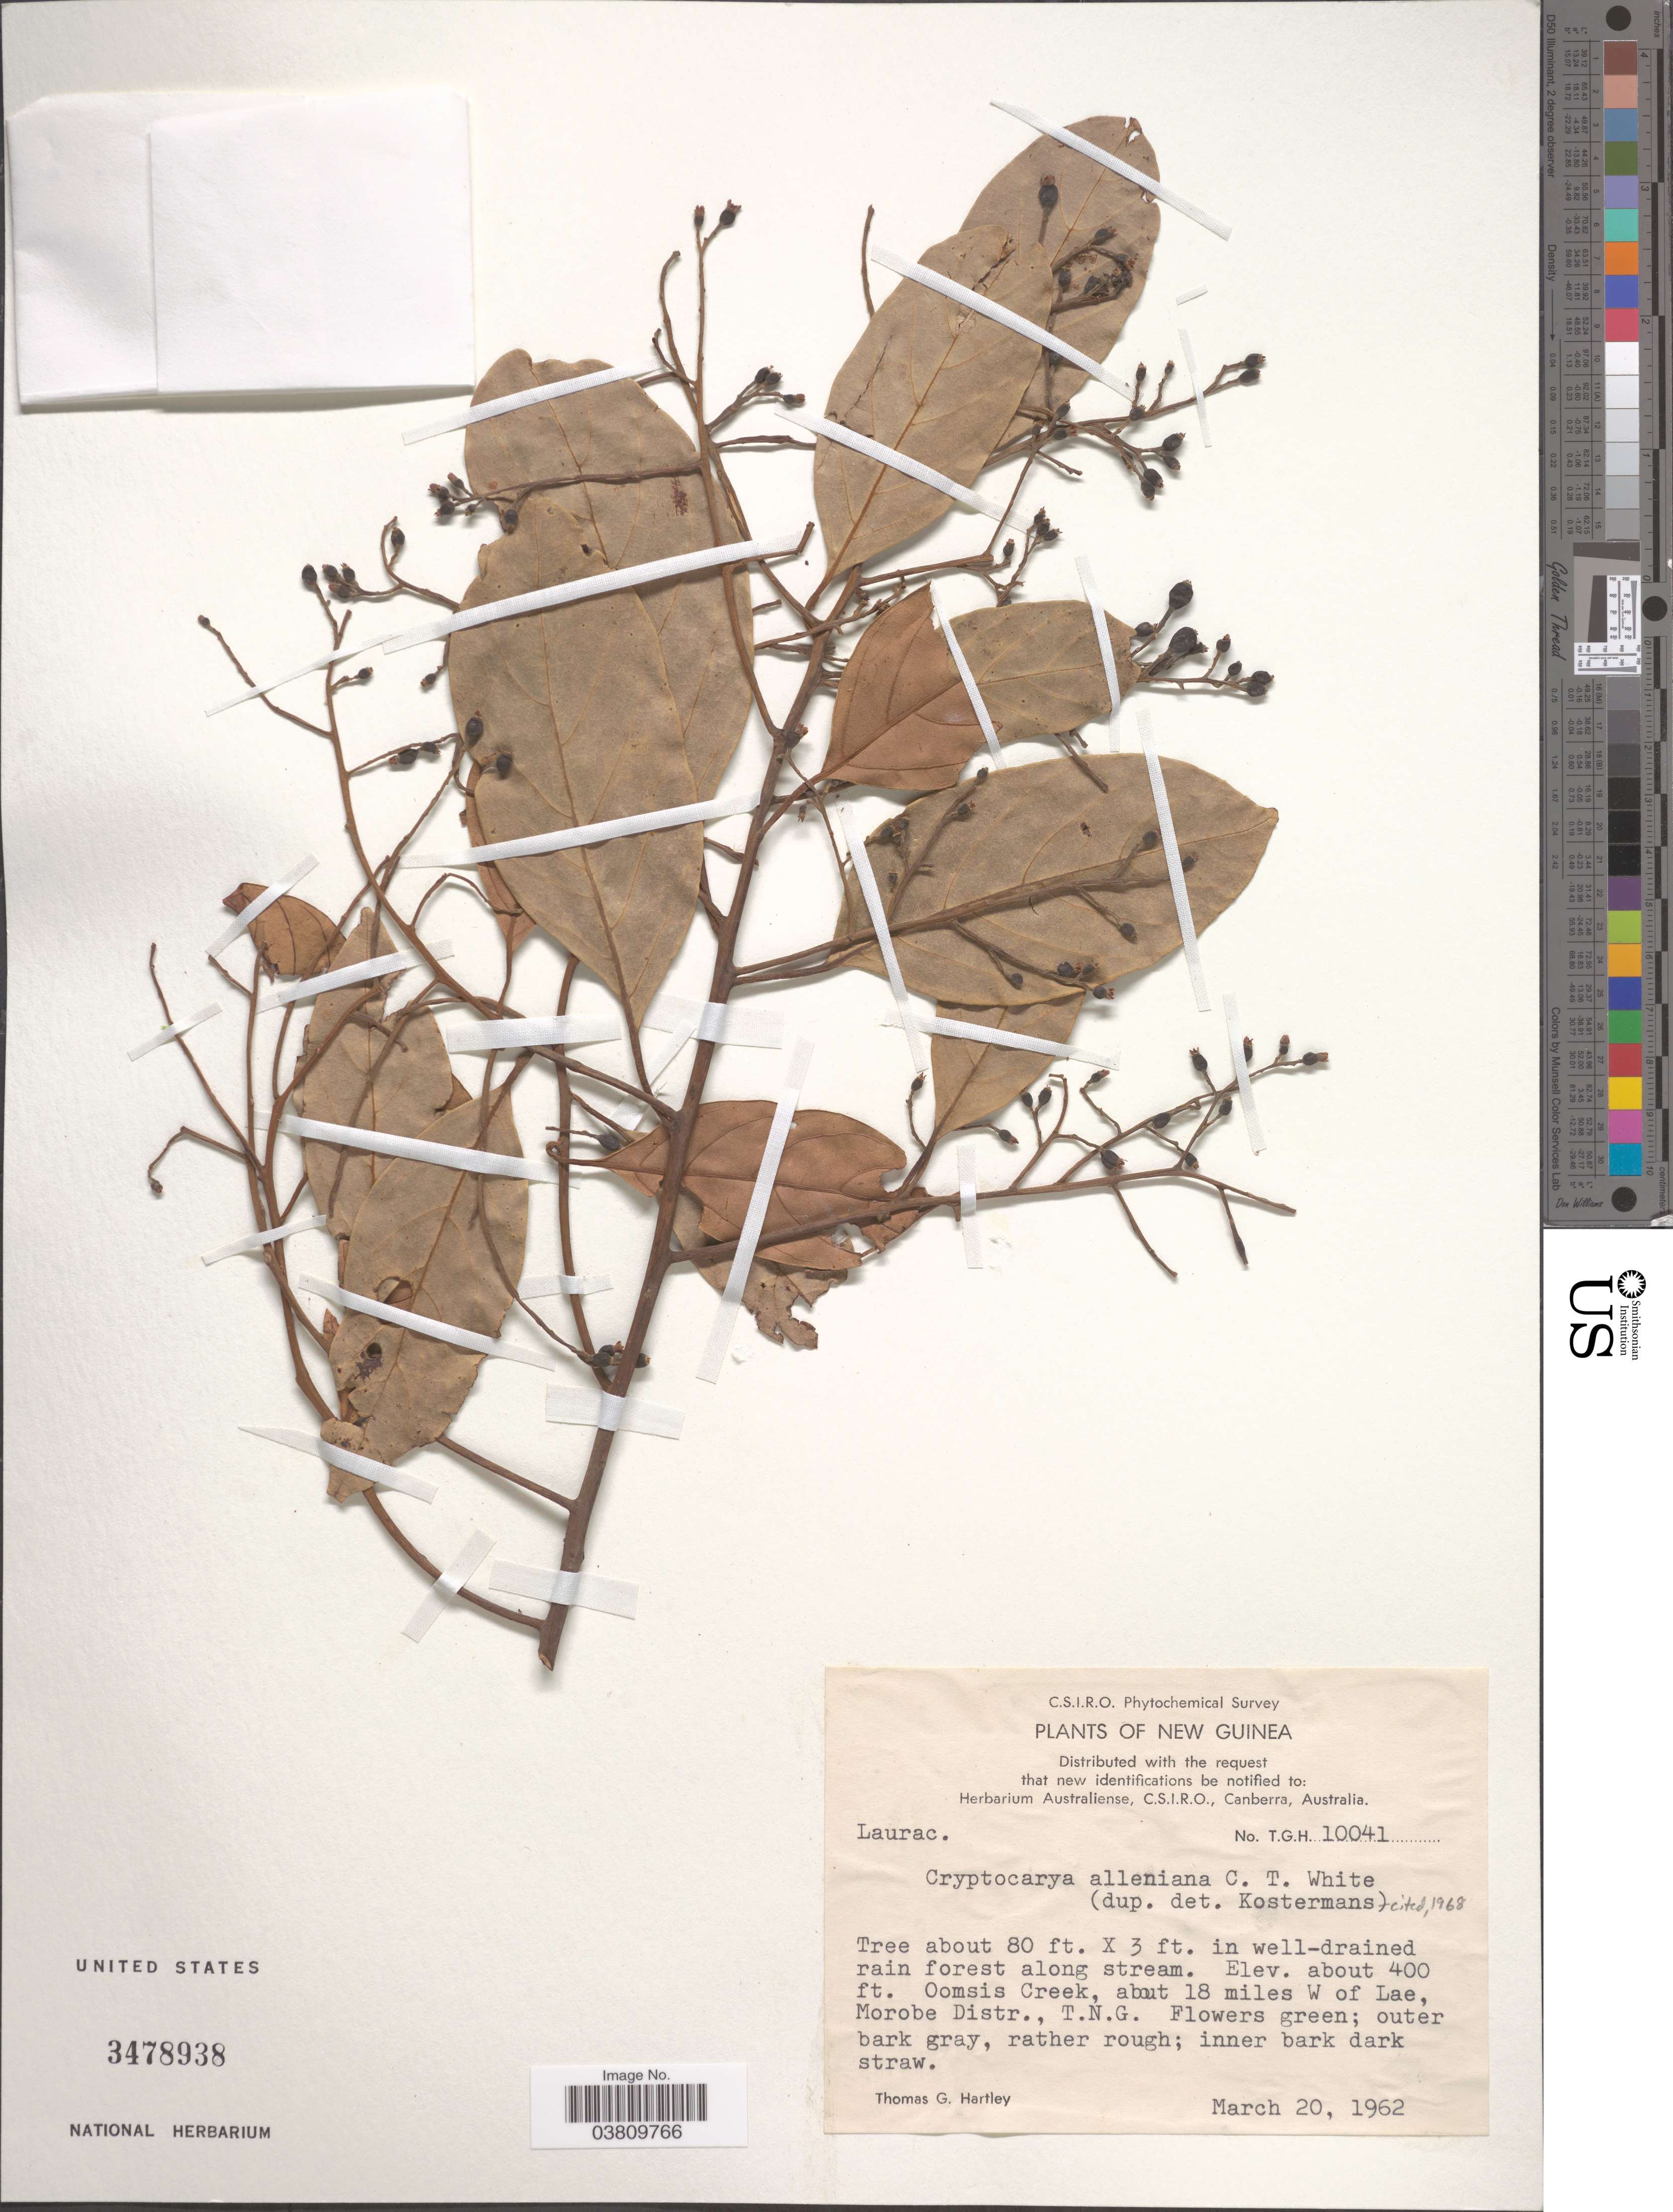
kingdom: Plantae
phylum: Tracheophyta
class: Magnoliopsida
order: Laurales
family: Lauraceae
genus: Cryptocarya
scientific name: Cryptocarya alleniana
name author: C.T. White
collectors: T. G. Hartley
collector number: TGH 10041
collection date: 1962-03-20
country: Papua New Guinea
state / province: Morobe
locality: New Guinea. Oomsis Creek, about 18 miles W of Lae, Morobe Distr., T.N.G.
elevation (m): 122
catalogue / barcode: US 3478938